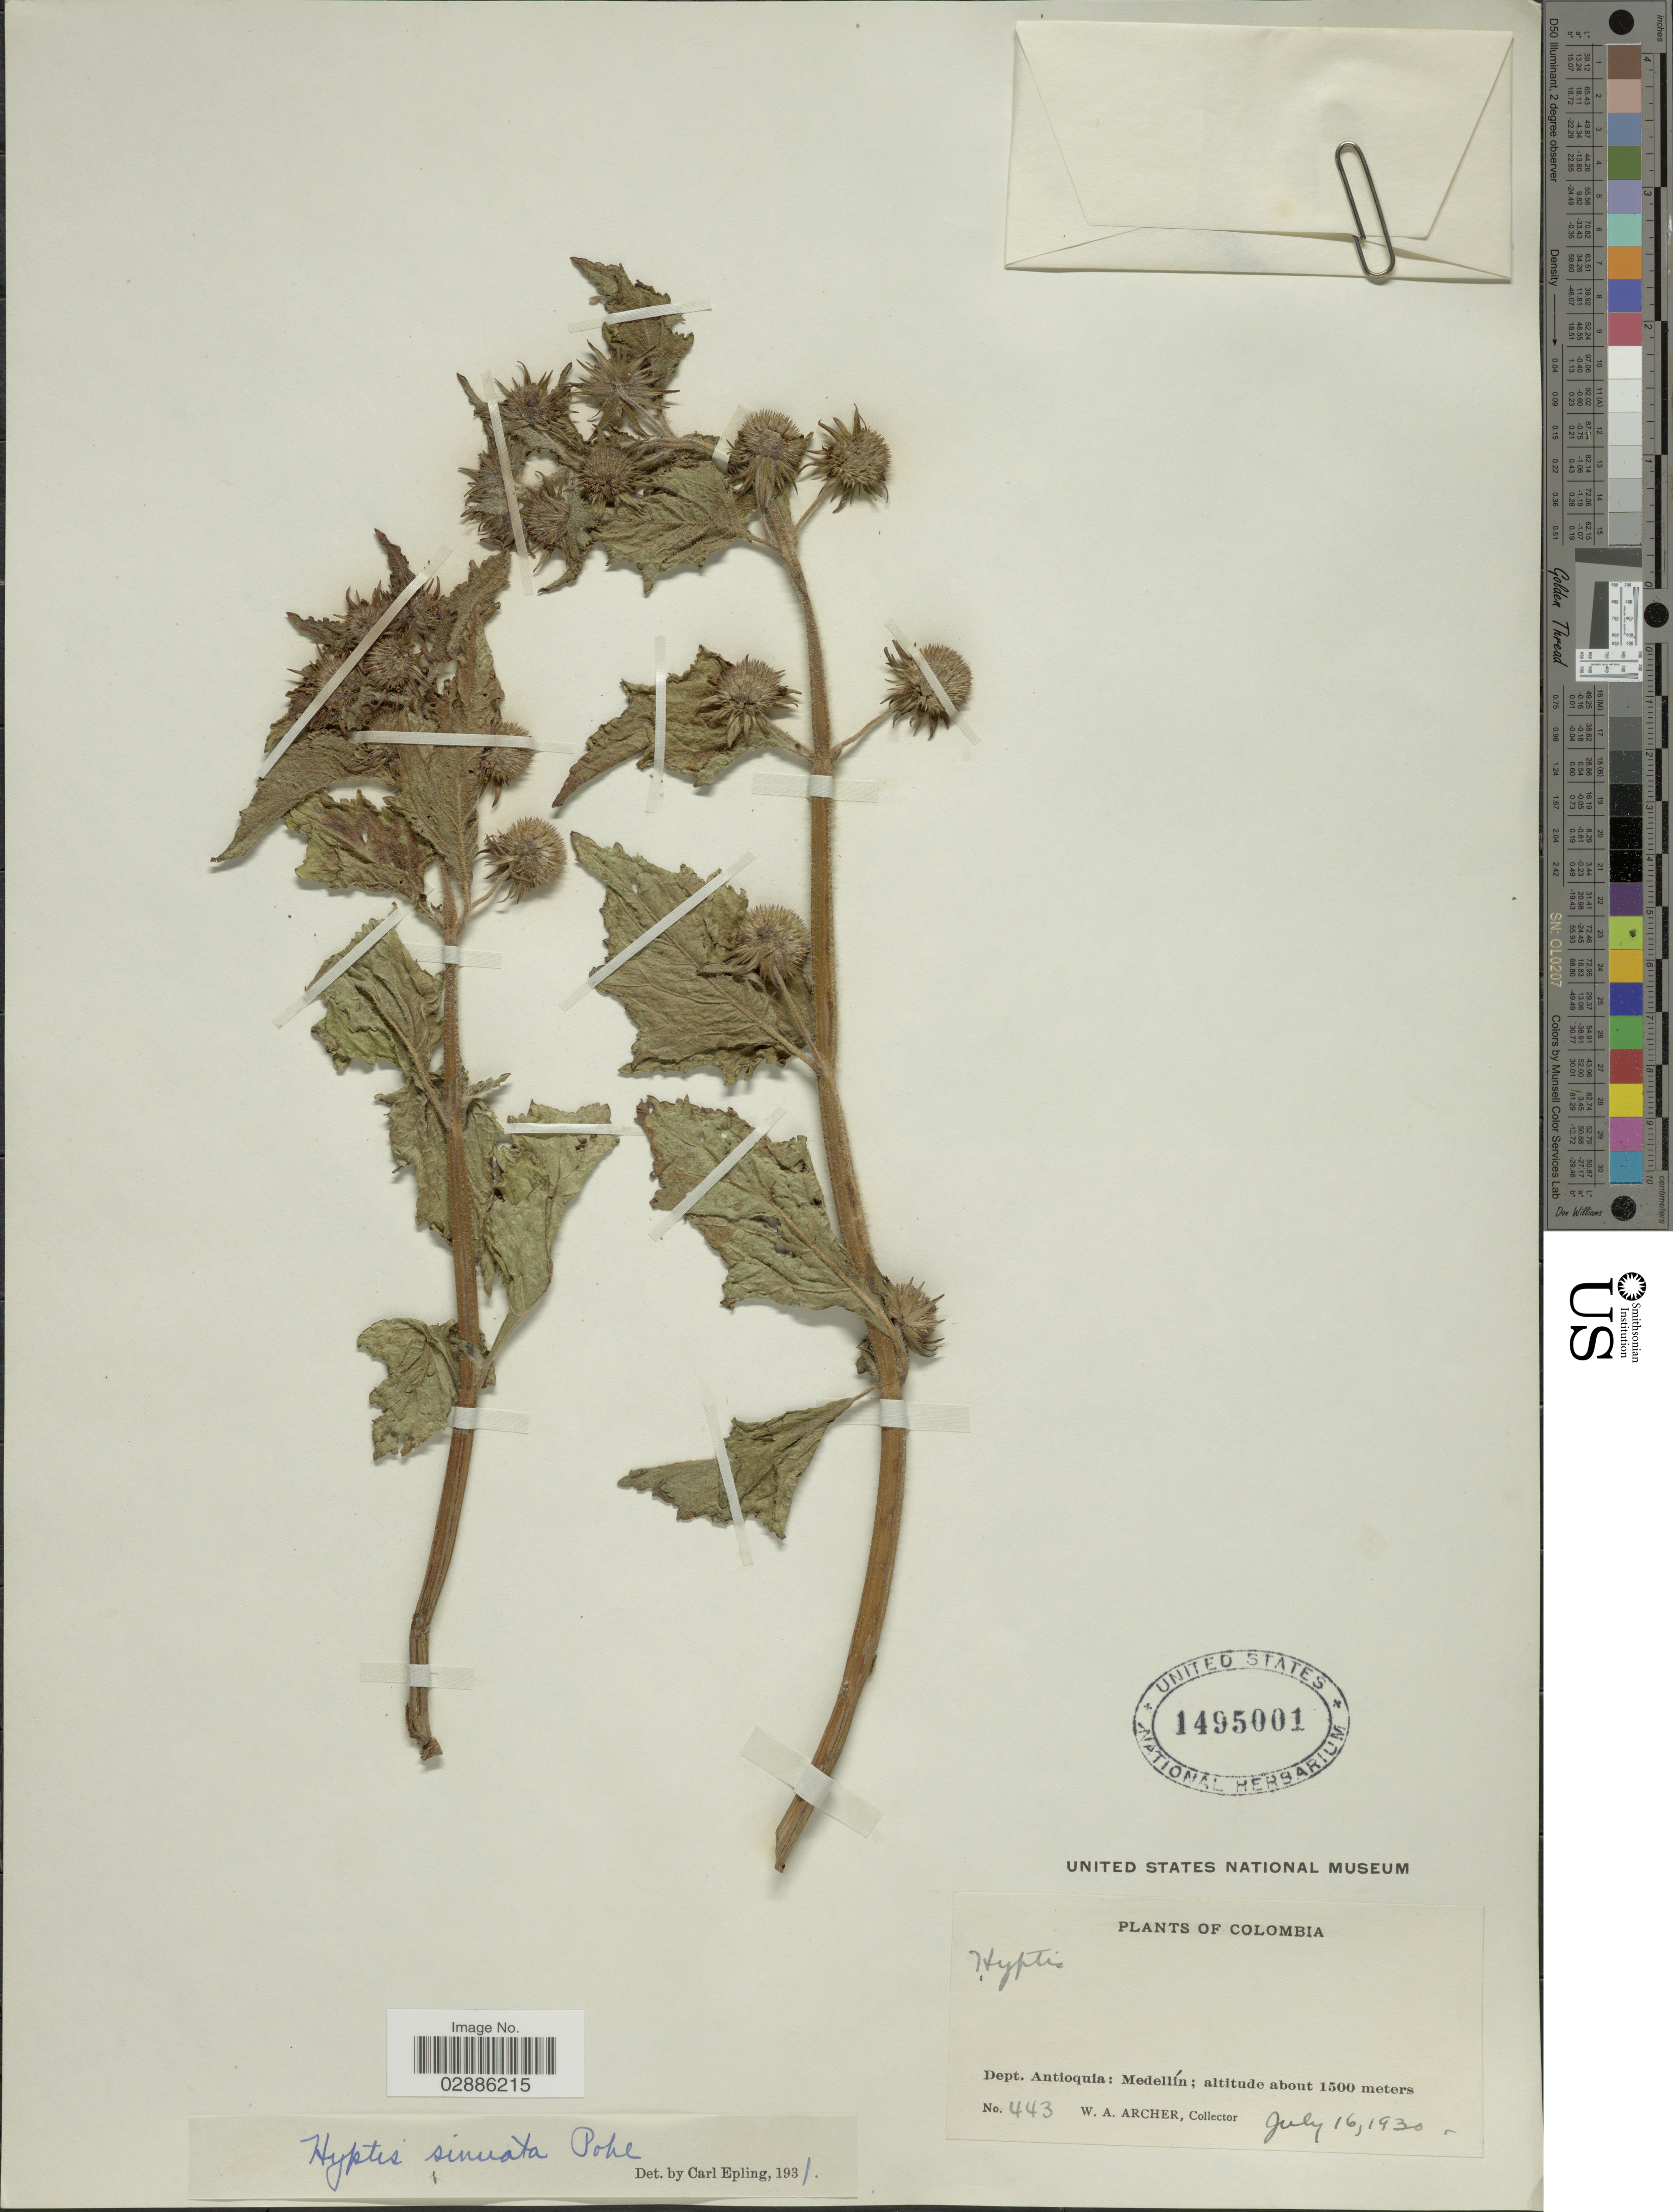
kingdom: Plantae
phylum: Tracheophyta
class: Magnoliopsida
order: Lamiales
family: Lamiaceae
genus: Hyptis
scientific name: Hyptis sinuata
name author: Pohl ex Benth.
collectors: W. Archer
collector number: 443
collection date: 1930-07-16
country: Colombia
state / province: Antioquia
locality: Dept. Antioquia: Medellín.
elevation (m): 1500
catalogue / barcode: US 1495001